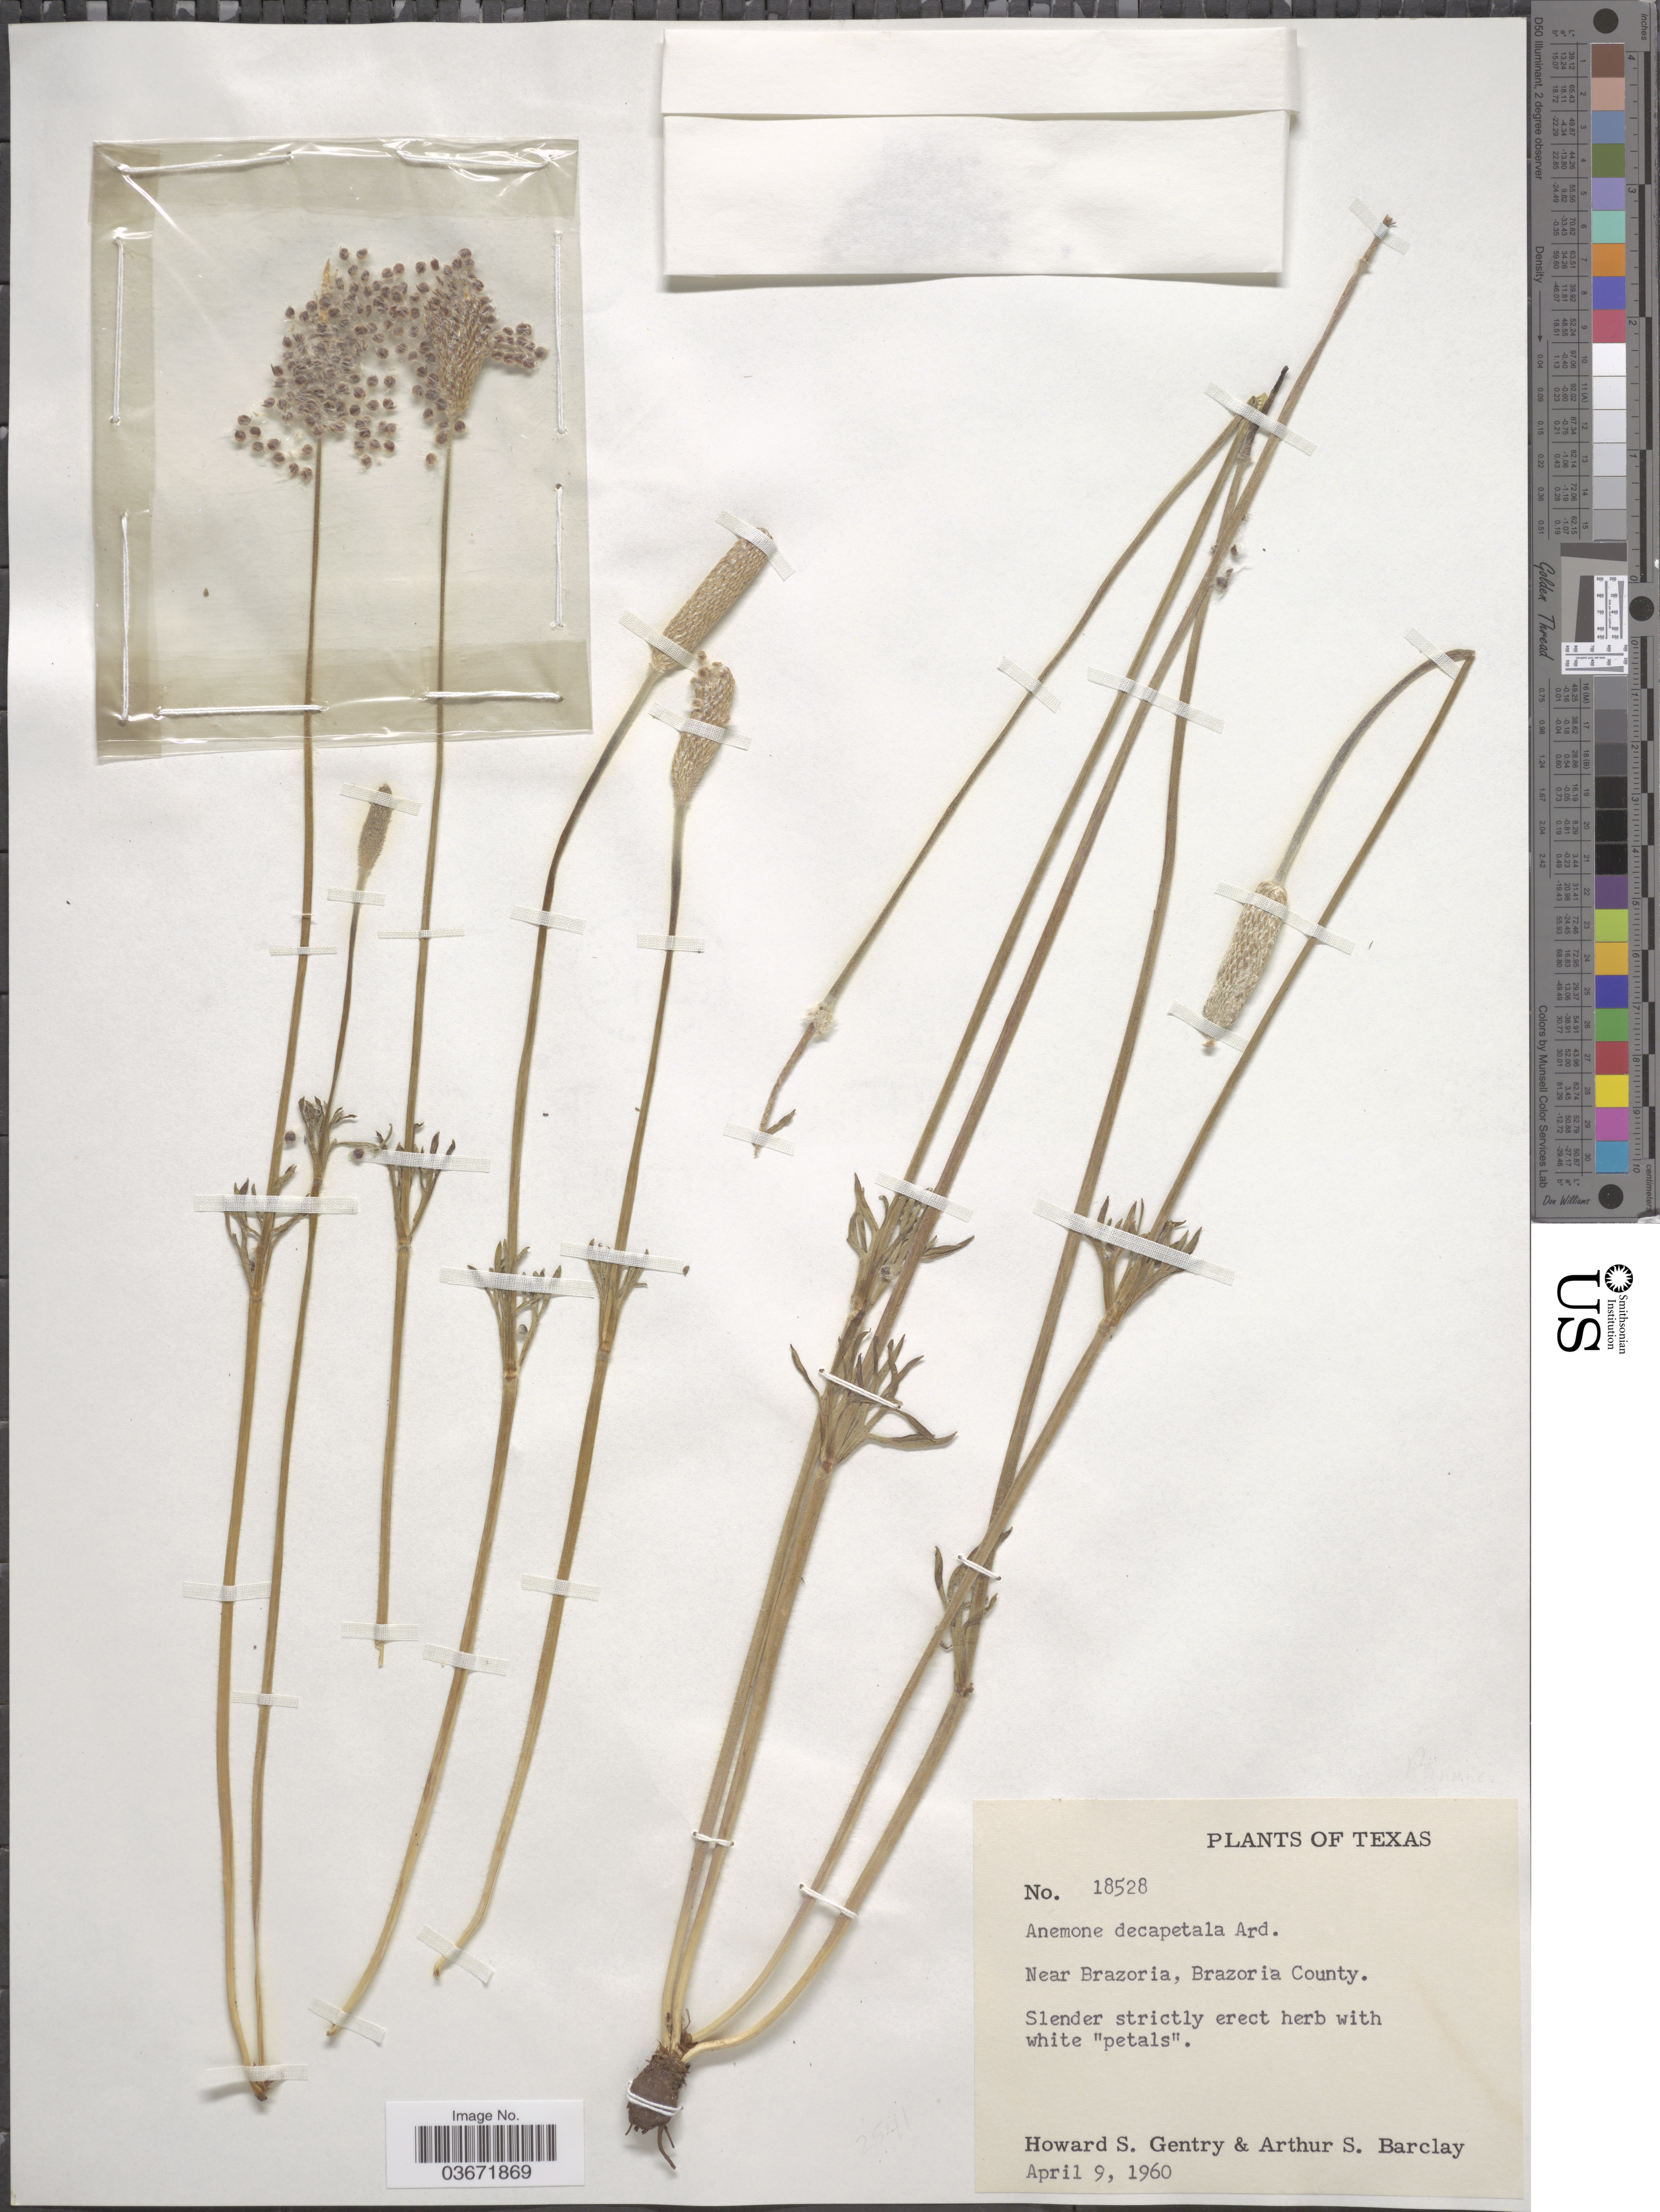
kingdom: Plantae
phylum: Tracheophyta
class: Magnoliopsida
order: Ranunculales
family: Ranunculaceae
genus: Anemone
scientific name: Anemone decapetala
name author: (Kuhlm.) Ard.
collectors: H. S. Gentry & A. S. Barclay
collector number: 18528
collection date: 1960-04-09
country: United States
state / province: Texas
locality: Near Brazoria, Brazoria County.